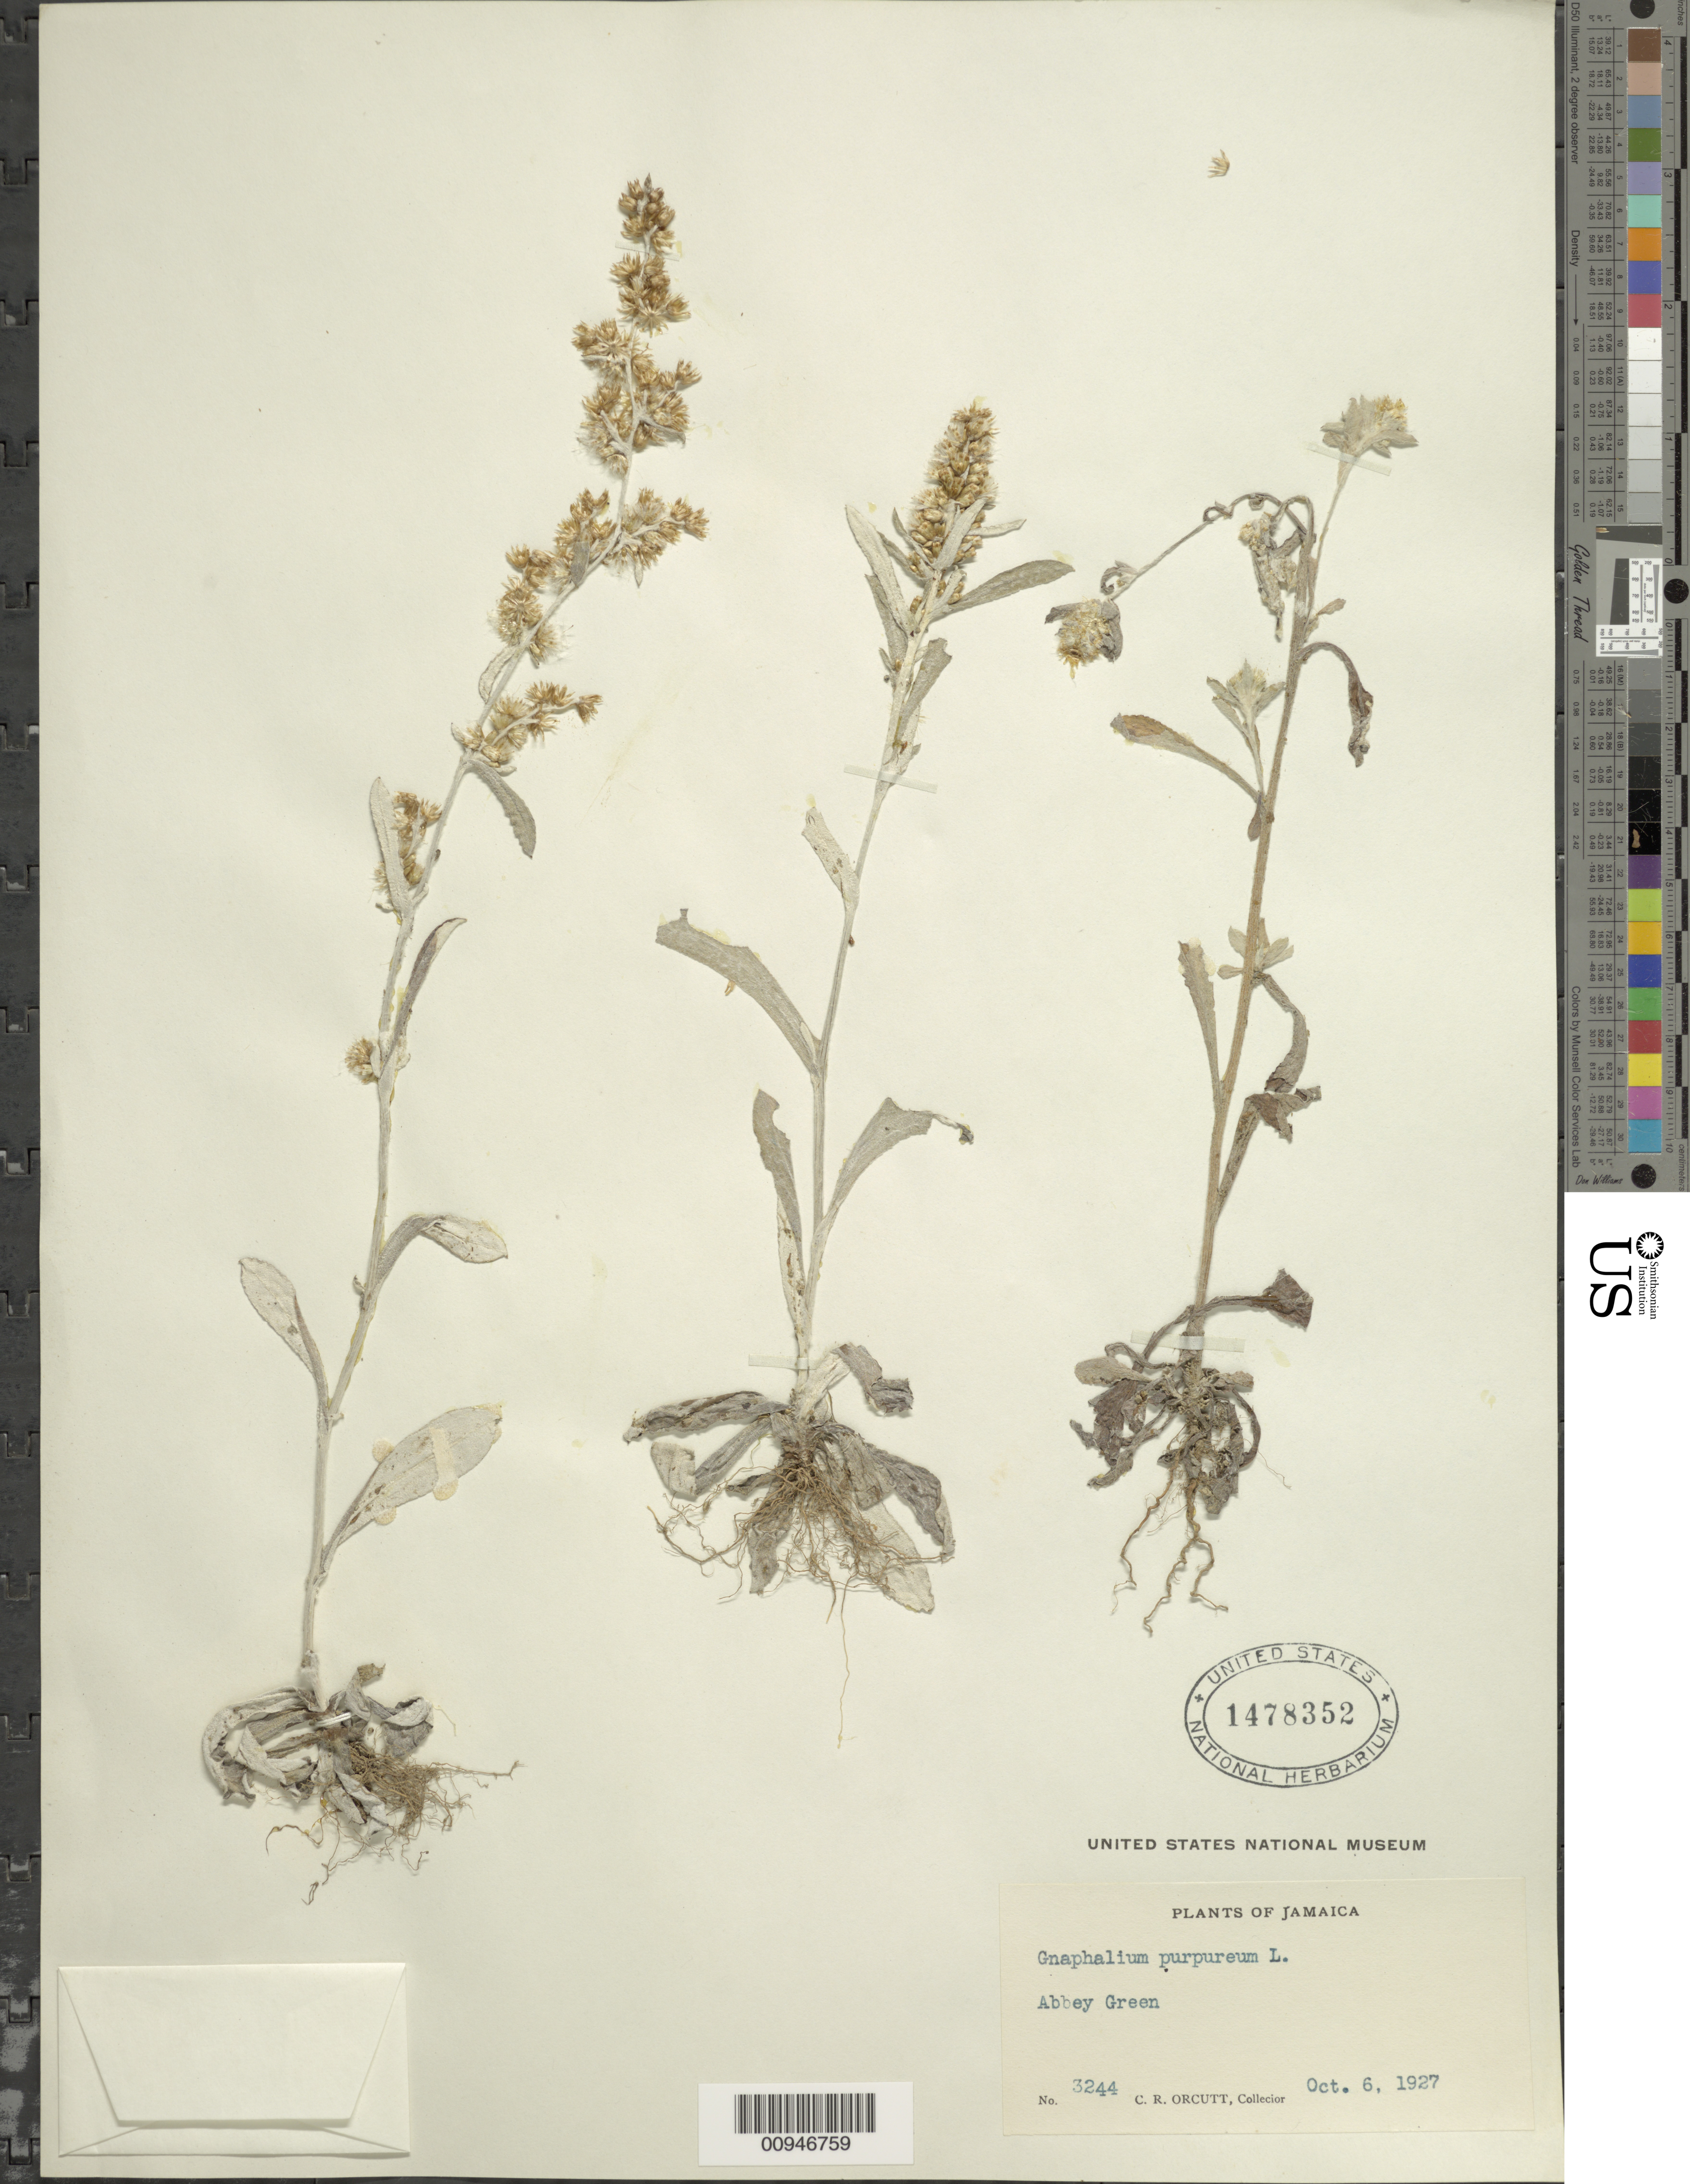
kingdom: Plantae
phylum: Tracheophyta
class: Magnoliopsida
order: Asterales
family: Asteraceae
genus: Gamochaeta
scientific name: Gamochaeta americana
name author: (Mill.) Wedd.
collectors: C. R. Orcutt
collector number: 3244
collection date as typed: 06 Oct 1927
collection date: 1927-10-06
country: Jamaica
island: Jamaica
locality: Abbey Green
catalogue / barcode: US 1478352